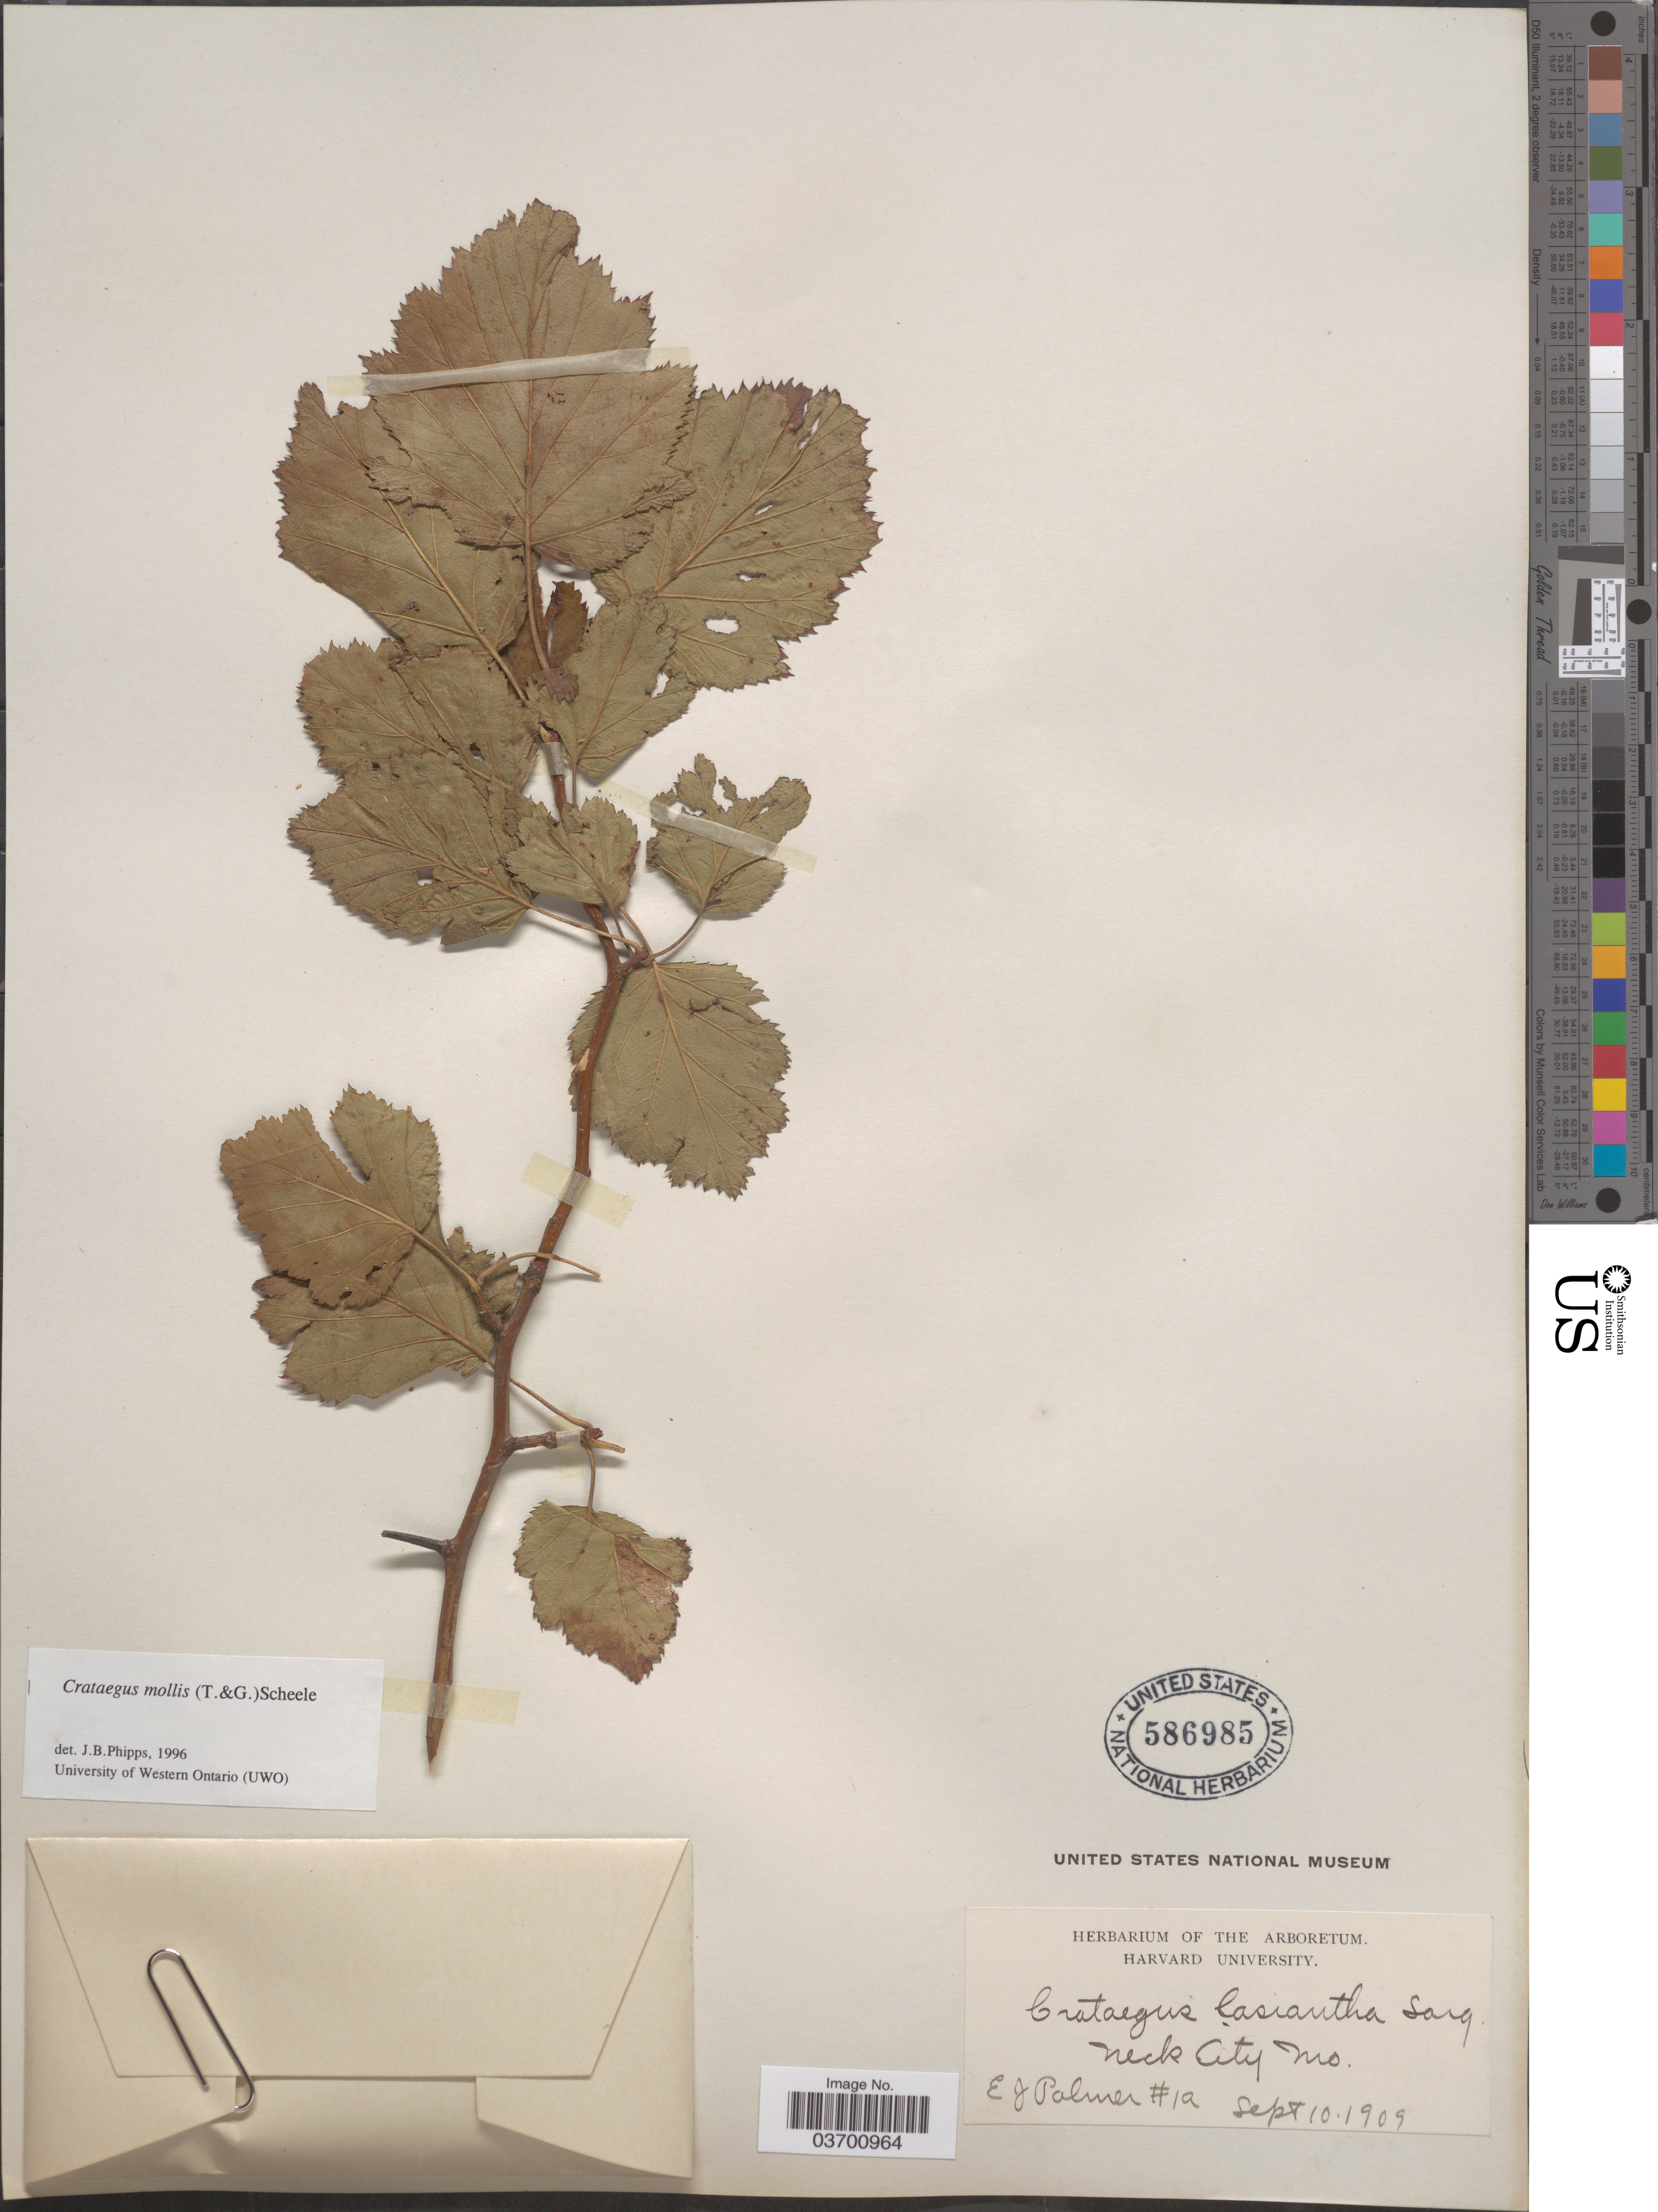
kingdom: Plantae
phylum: Tracheophyta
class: Magnoliopsida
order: Rosales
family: Rosaceae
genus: Crataegus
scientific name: Crataegus mollis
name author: (Torr. & A. Gray) Scheele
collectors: E. J. Palmer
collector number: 1a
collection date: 1909-09-10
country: United States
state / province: Missouri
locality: Neck City.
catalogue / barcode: US 586985